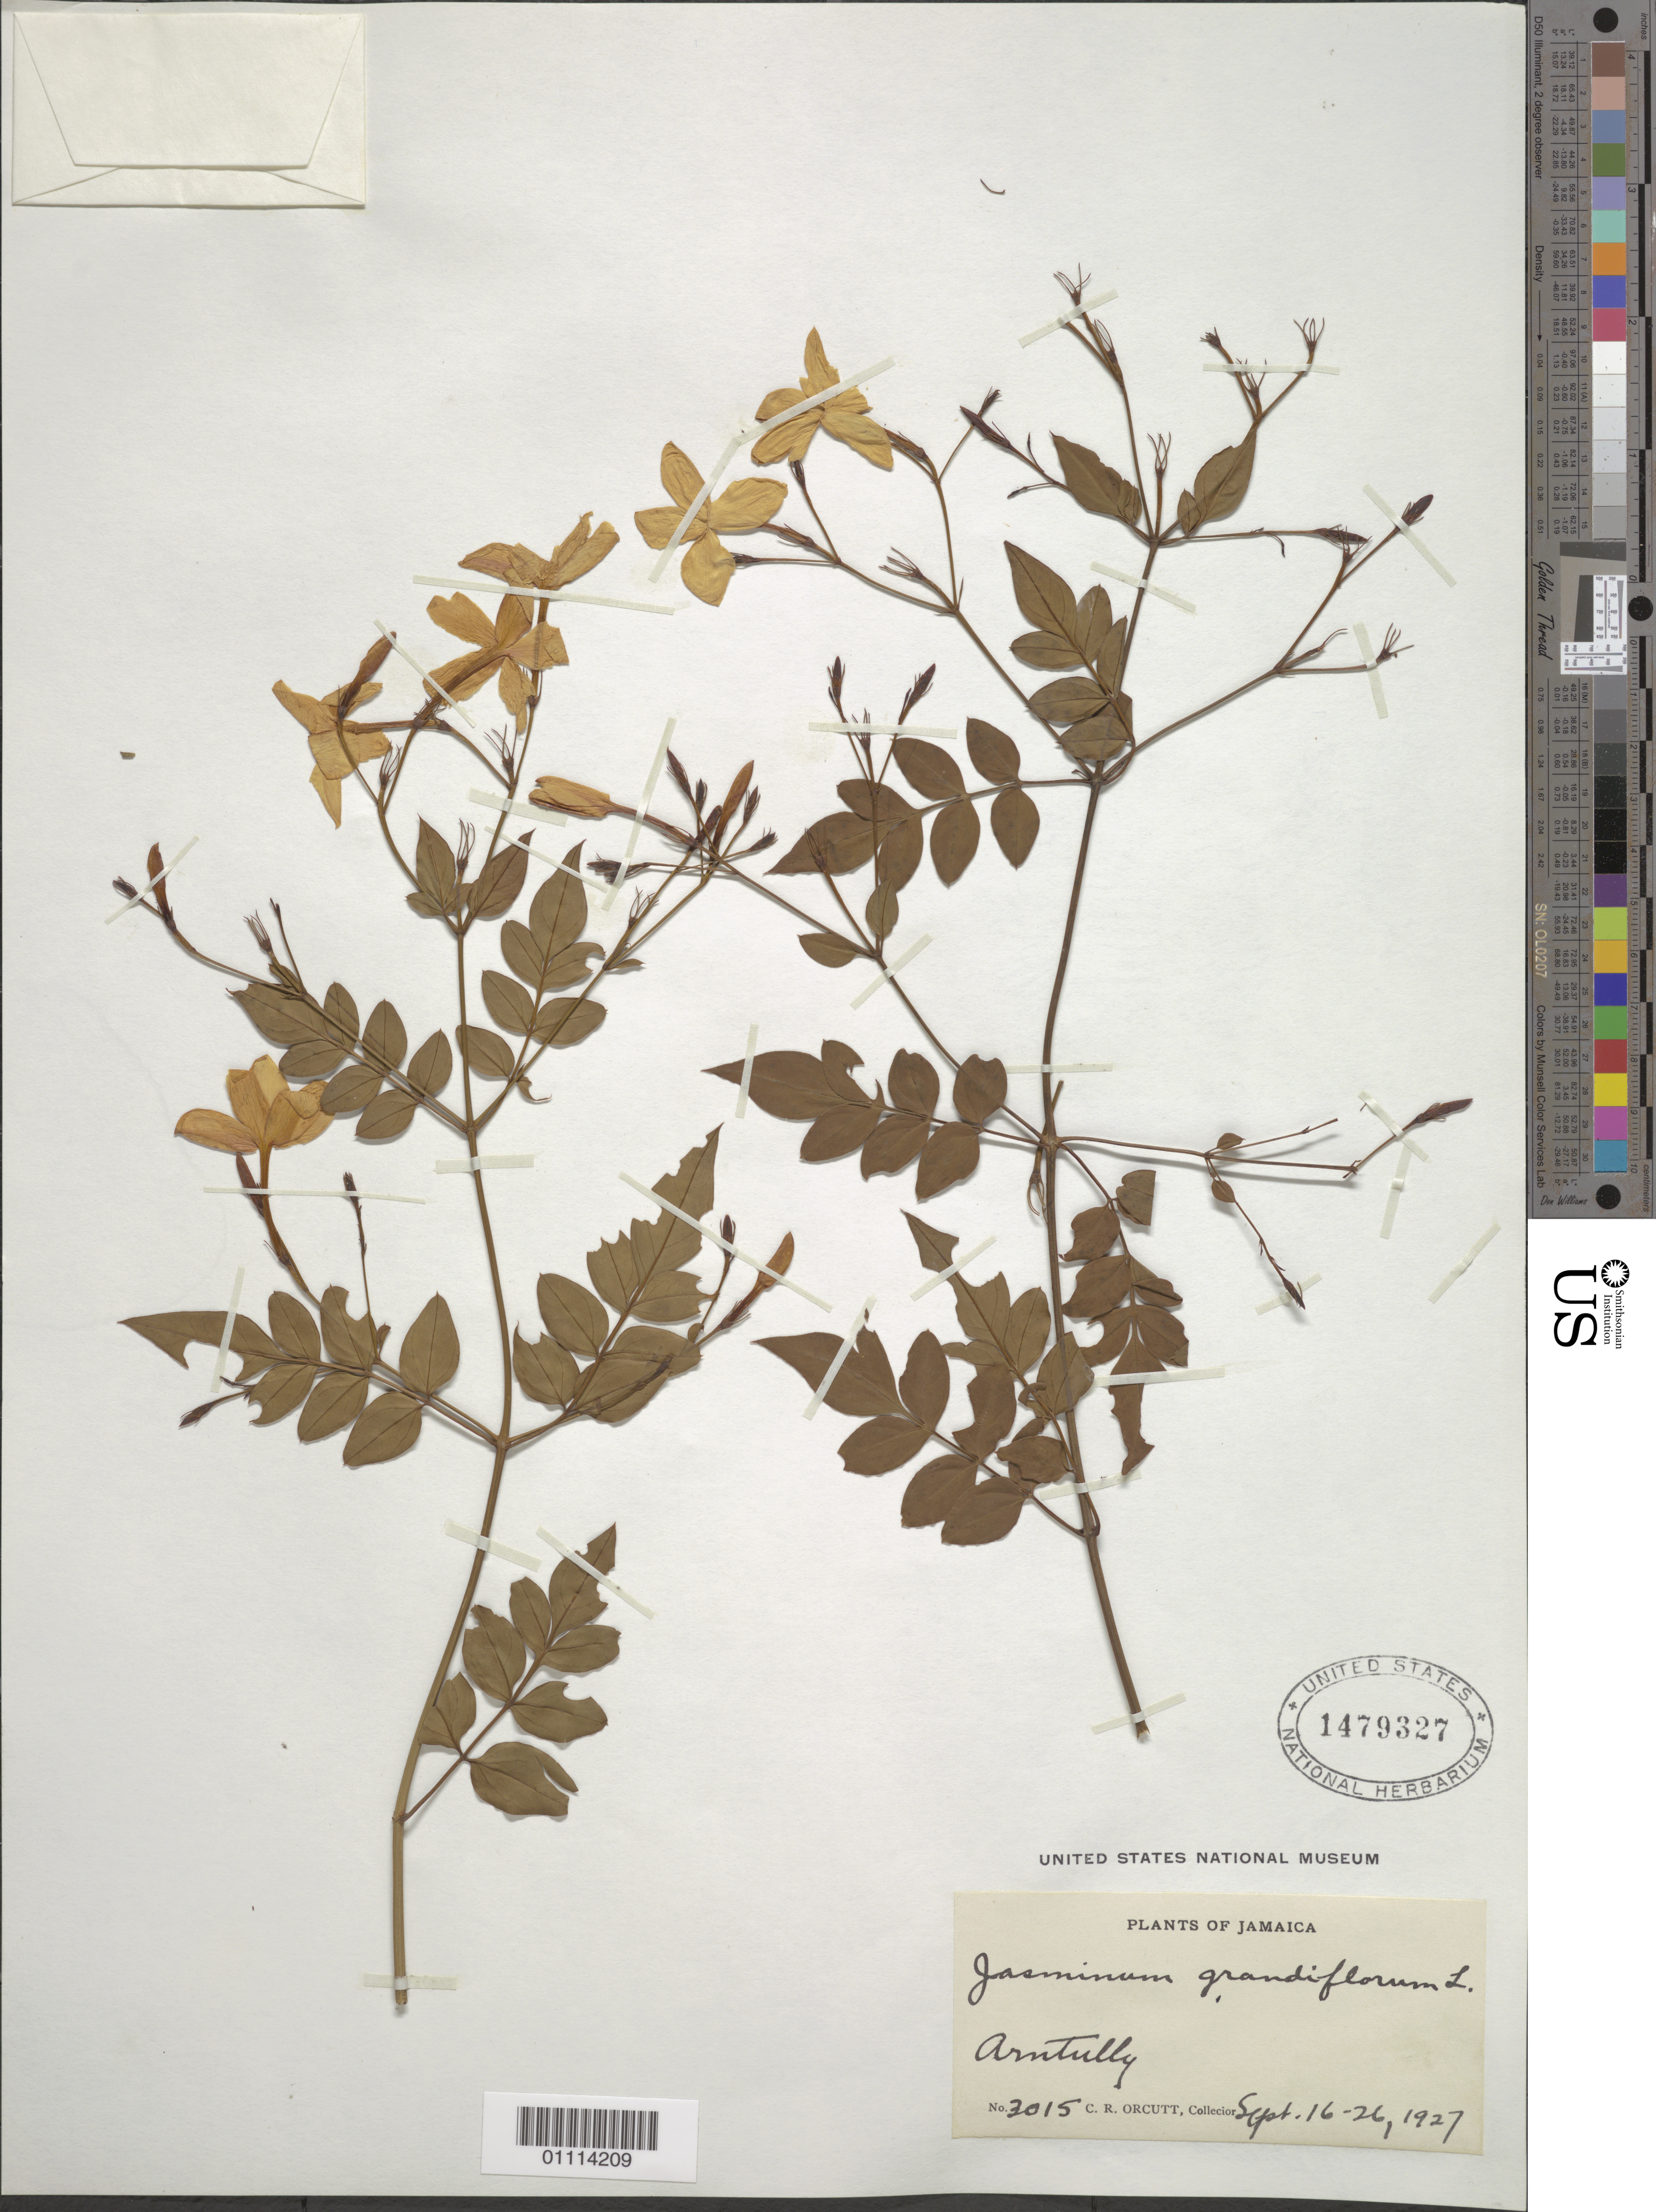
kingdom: Plantae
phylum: Tracheophyta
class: Magnoliopsida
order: Lamiales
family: Oleaceae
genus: Jasminum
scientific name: Jasminum grandiflorum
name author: L.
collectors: C. R. Orcutt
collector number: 3015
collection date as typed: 16 Sep 1927 to 26 Sep 1927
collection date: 1927-09-16/1927-09-26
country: Jamaica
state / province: Saint Thomas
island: Jamaica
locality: Arntully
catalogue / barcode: US 1479327